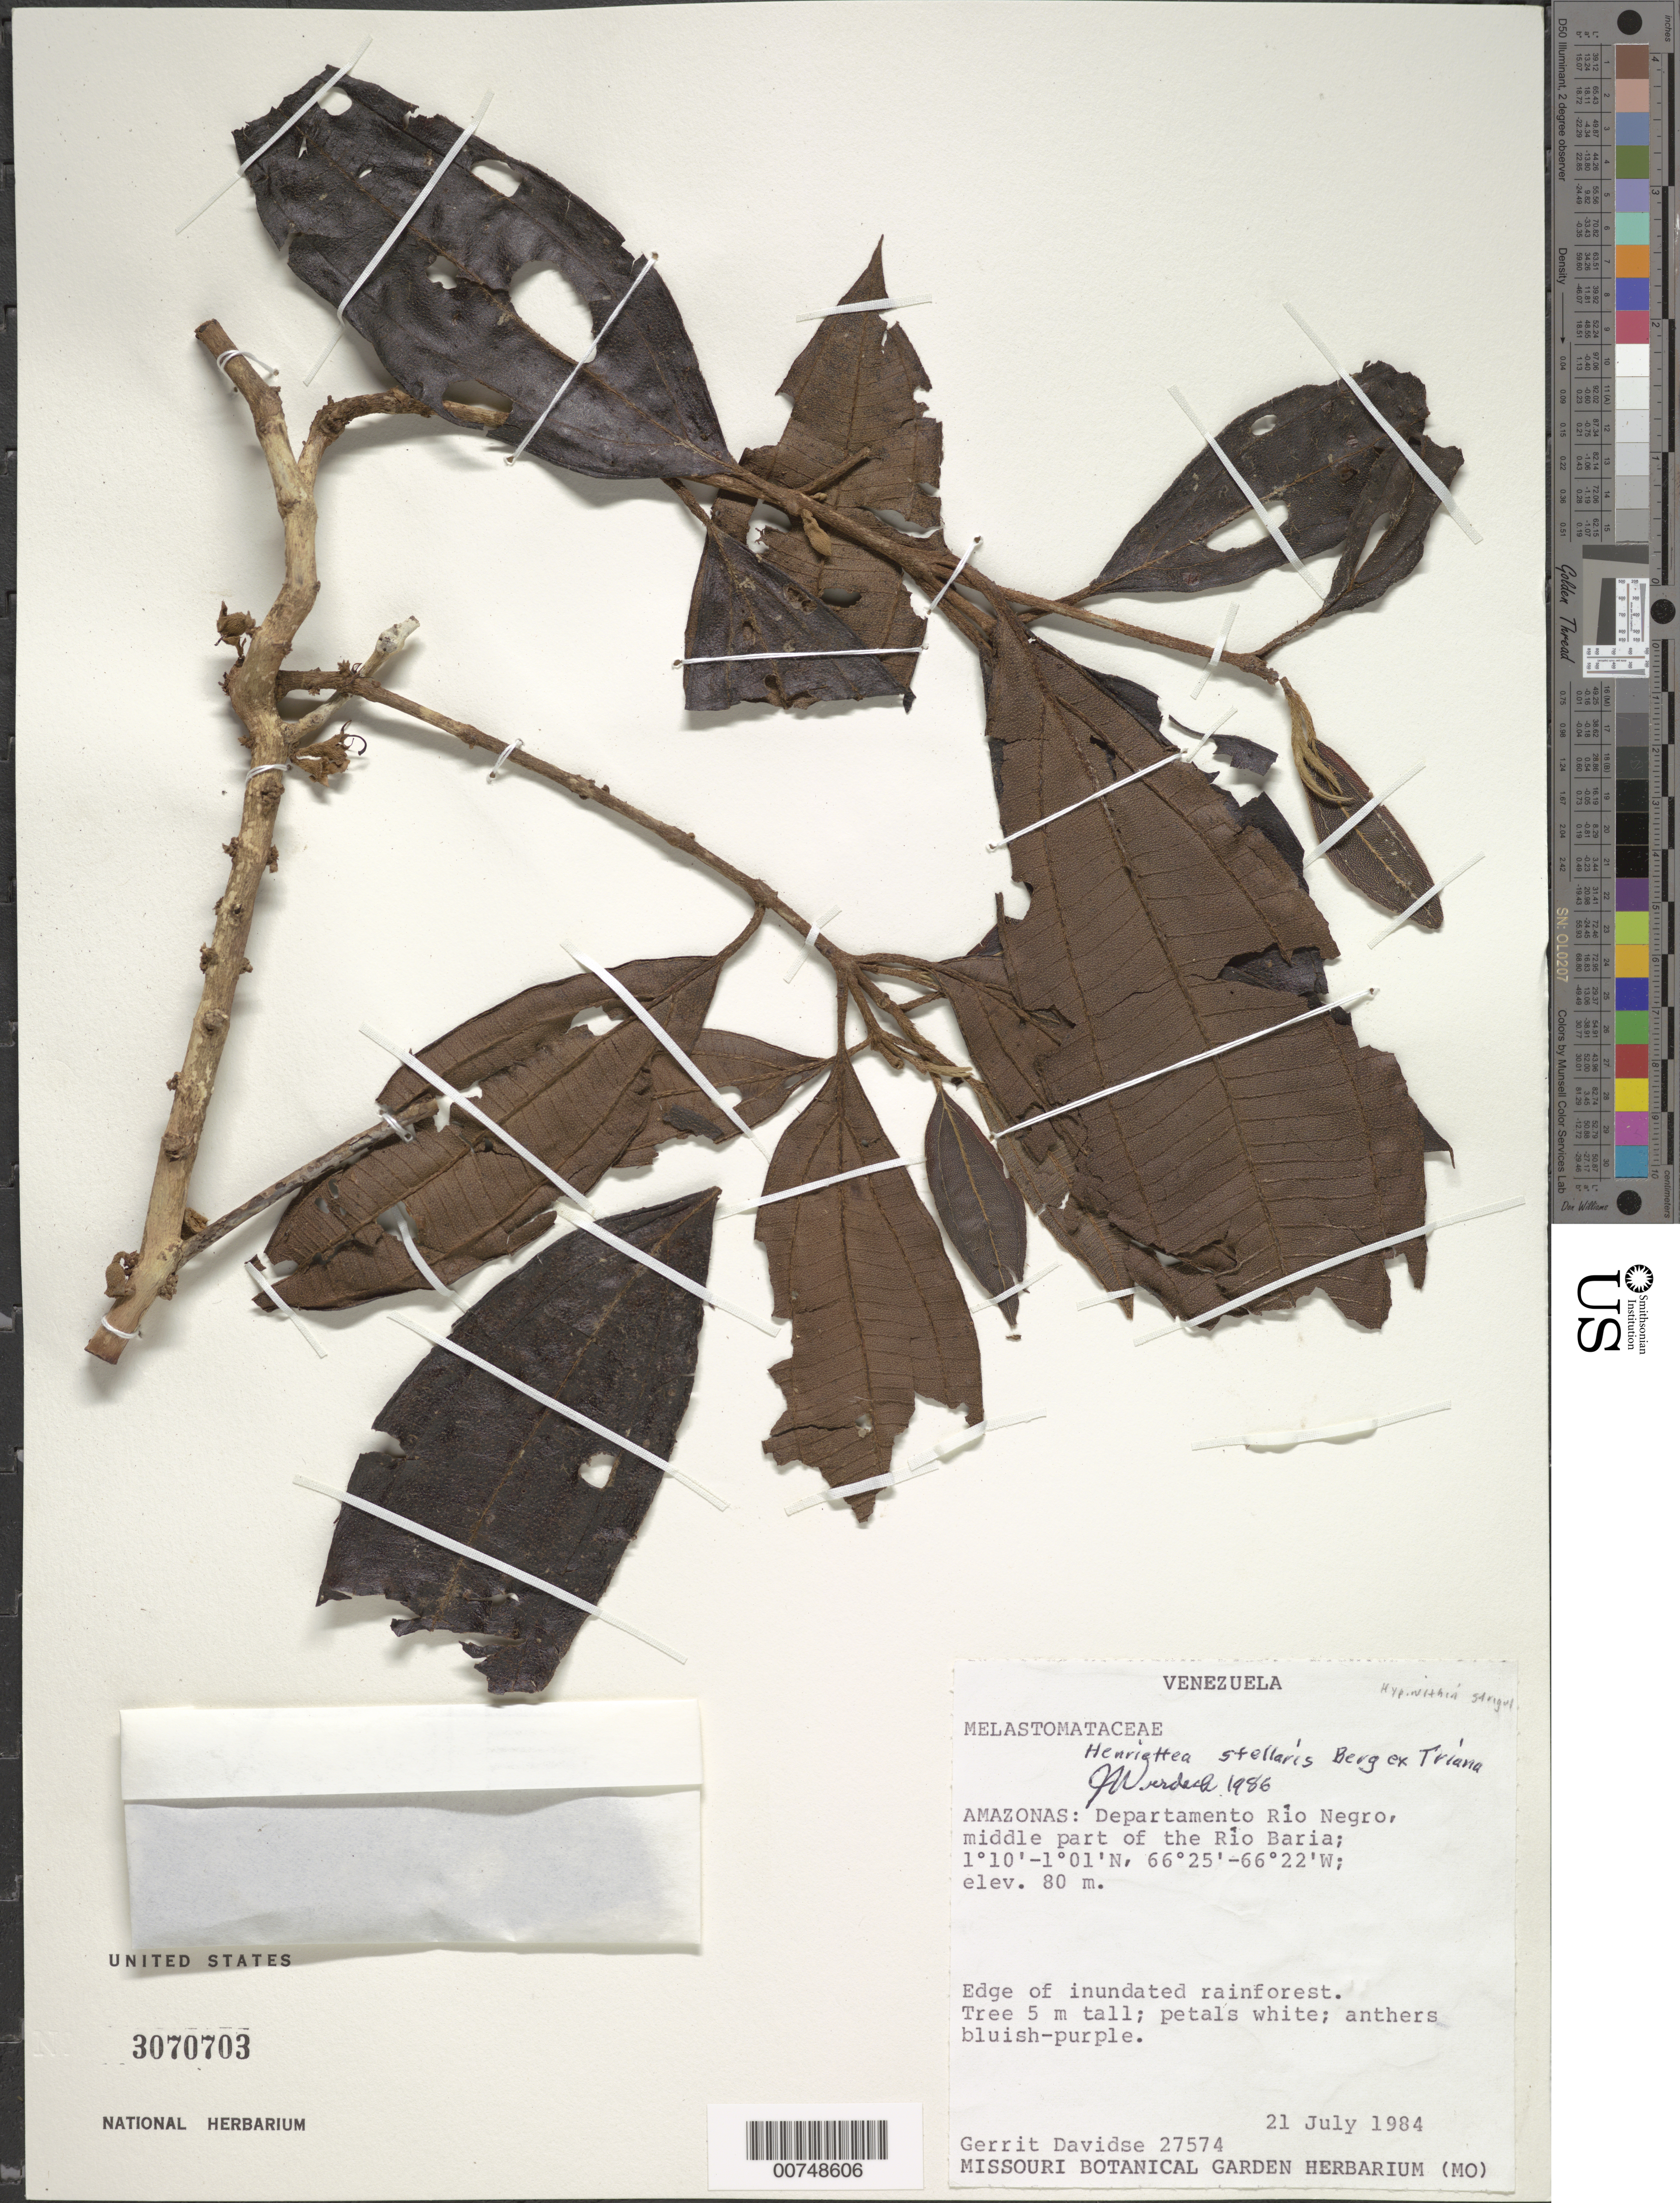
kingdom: Plantae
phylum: Tracheophyta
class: Magnoliopsida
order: Myrtales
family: Melastomataceae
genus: Henriettea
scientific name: Henriettea stellaris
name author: O. Berg ex Triana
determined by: Wurdack, John J., (US), US (UNITED STATES)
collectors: G. Davidse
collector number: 27574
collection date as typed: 21-Jul-84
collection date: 1984-07-21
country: Venezuela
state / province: Amazonas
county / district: Río Negro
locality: Río Baria, middle part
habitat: Edge of inundated rainforest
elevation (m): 80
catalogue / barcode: US 3070703